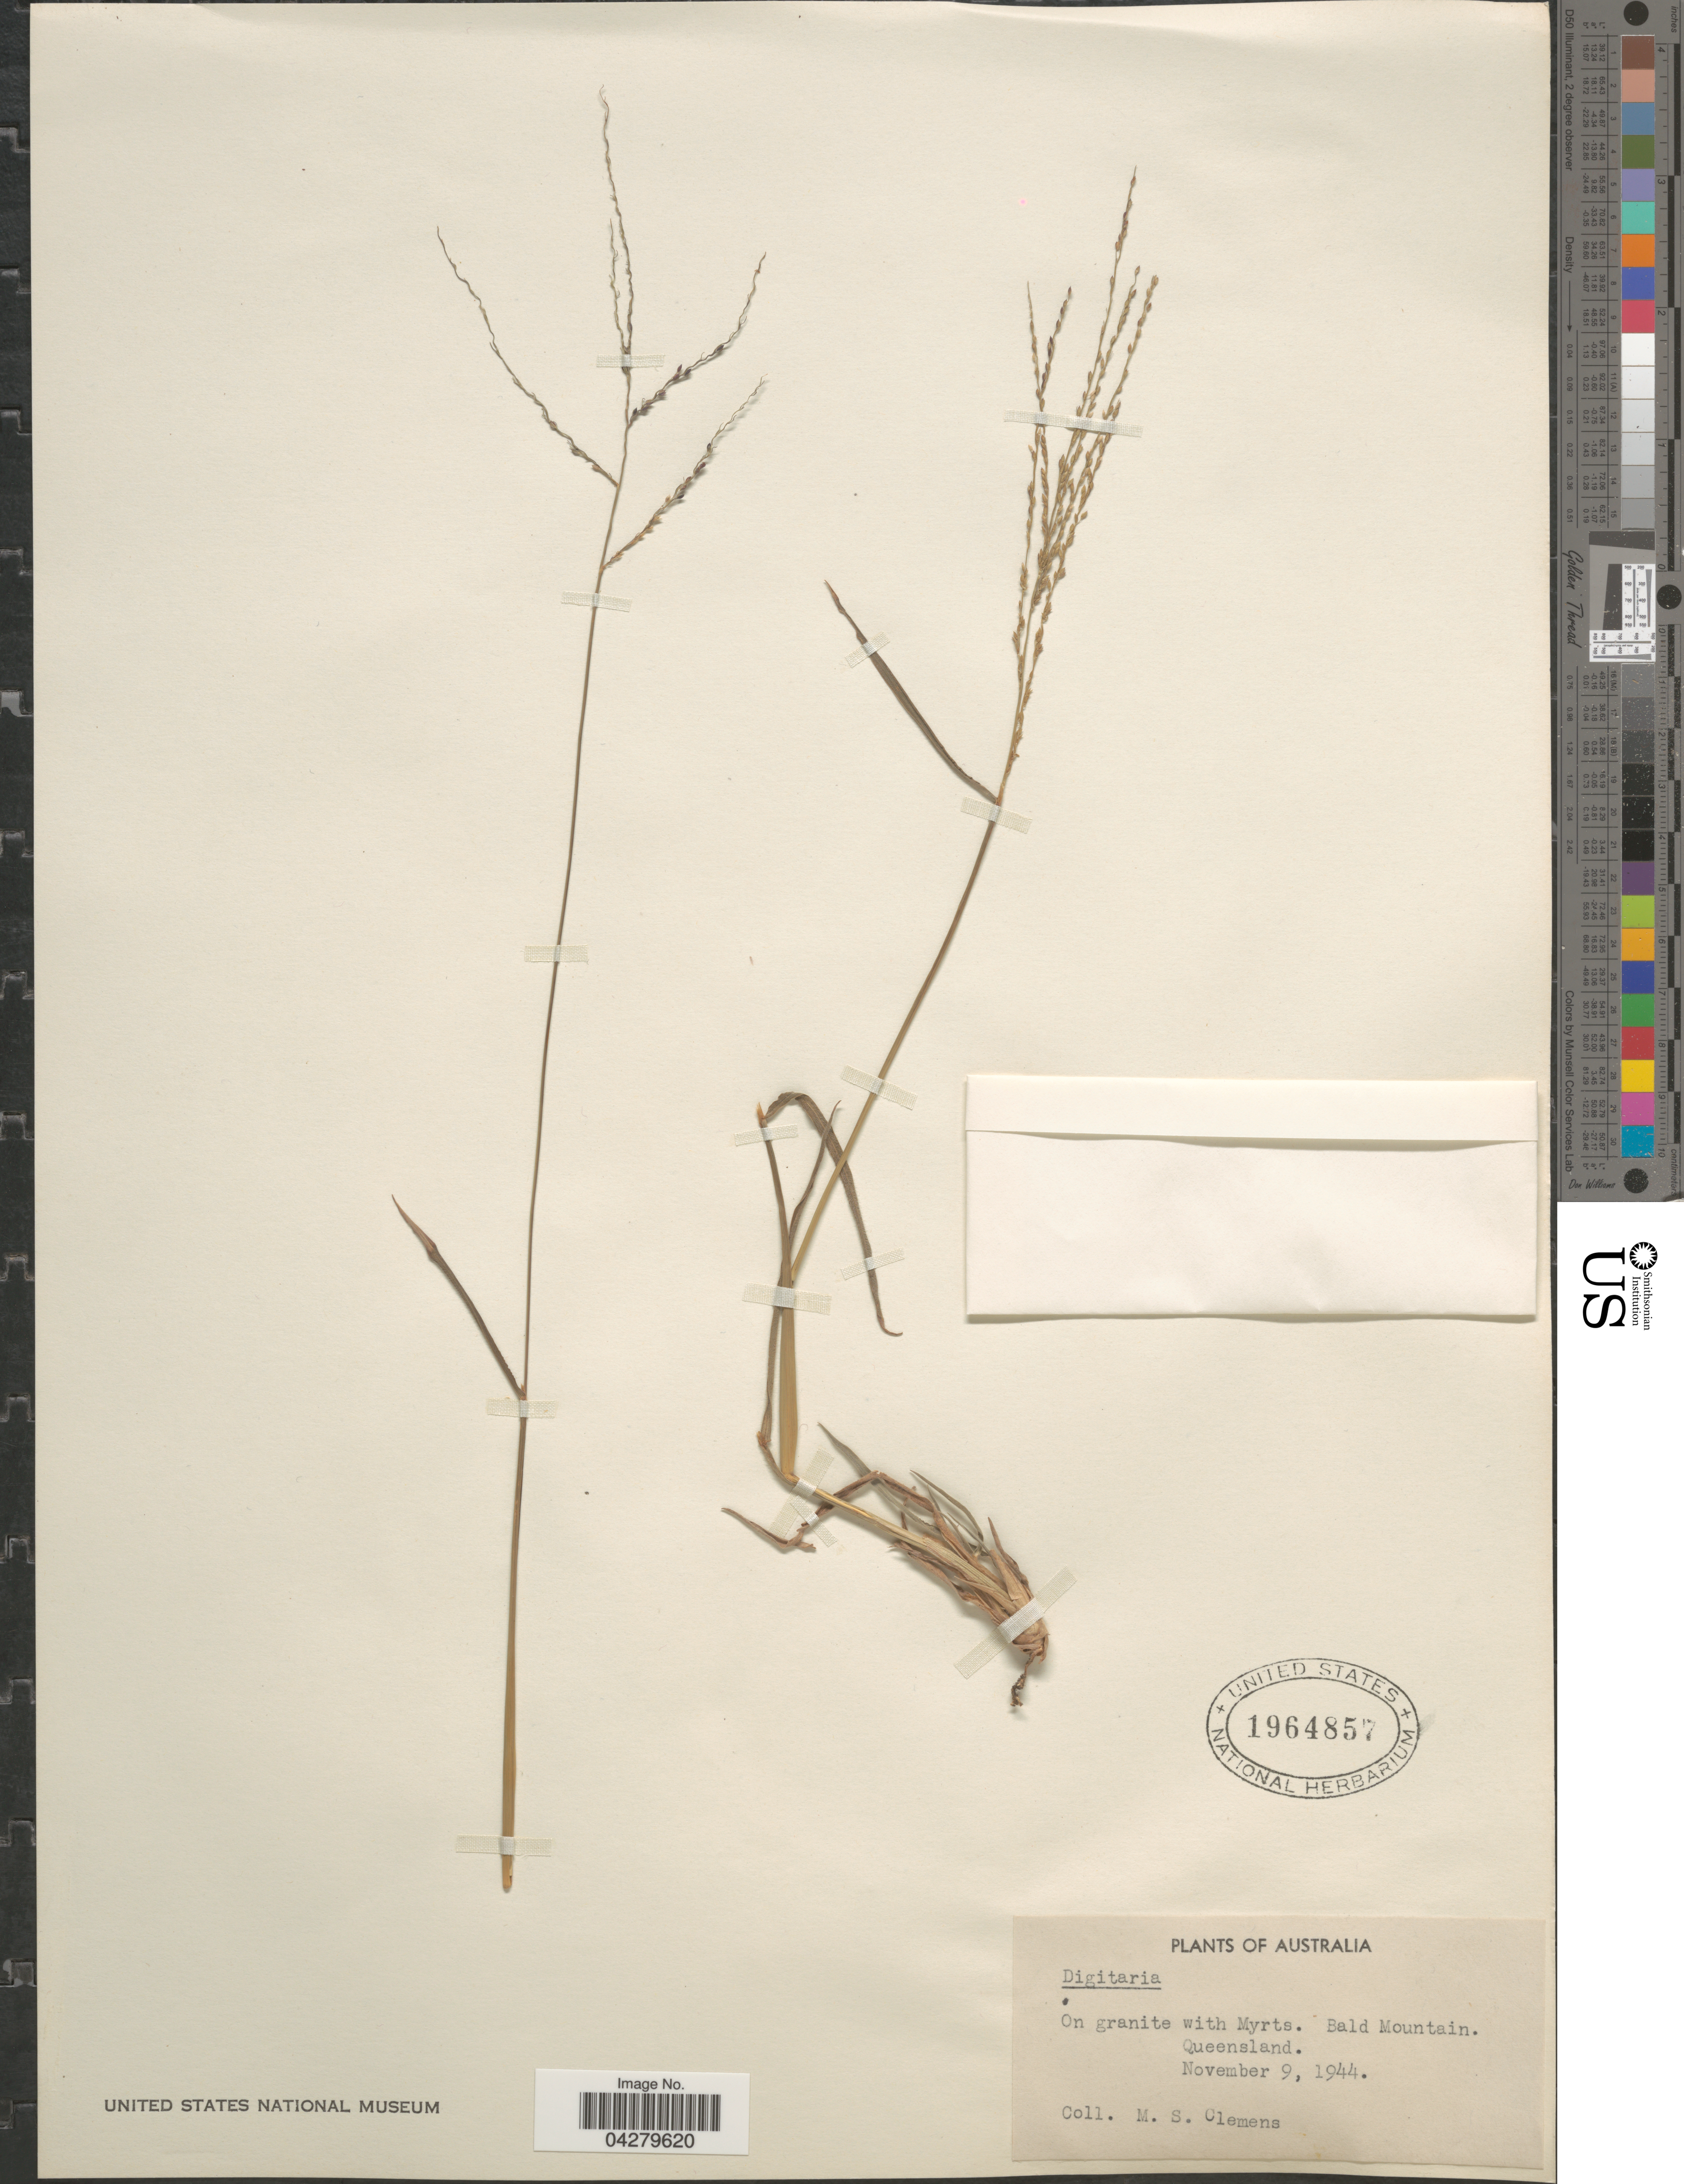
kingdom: Plantae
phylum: Tracheophyta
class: Liliopsida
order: Poales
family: Poaceae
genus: Digitaria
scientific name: Digitaria sp.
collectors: M. S. Clemens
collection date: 1944-11-09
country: Australia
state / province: Queensland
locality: On granite with Myrts. Bald Mountain.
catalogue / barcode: US 1964857